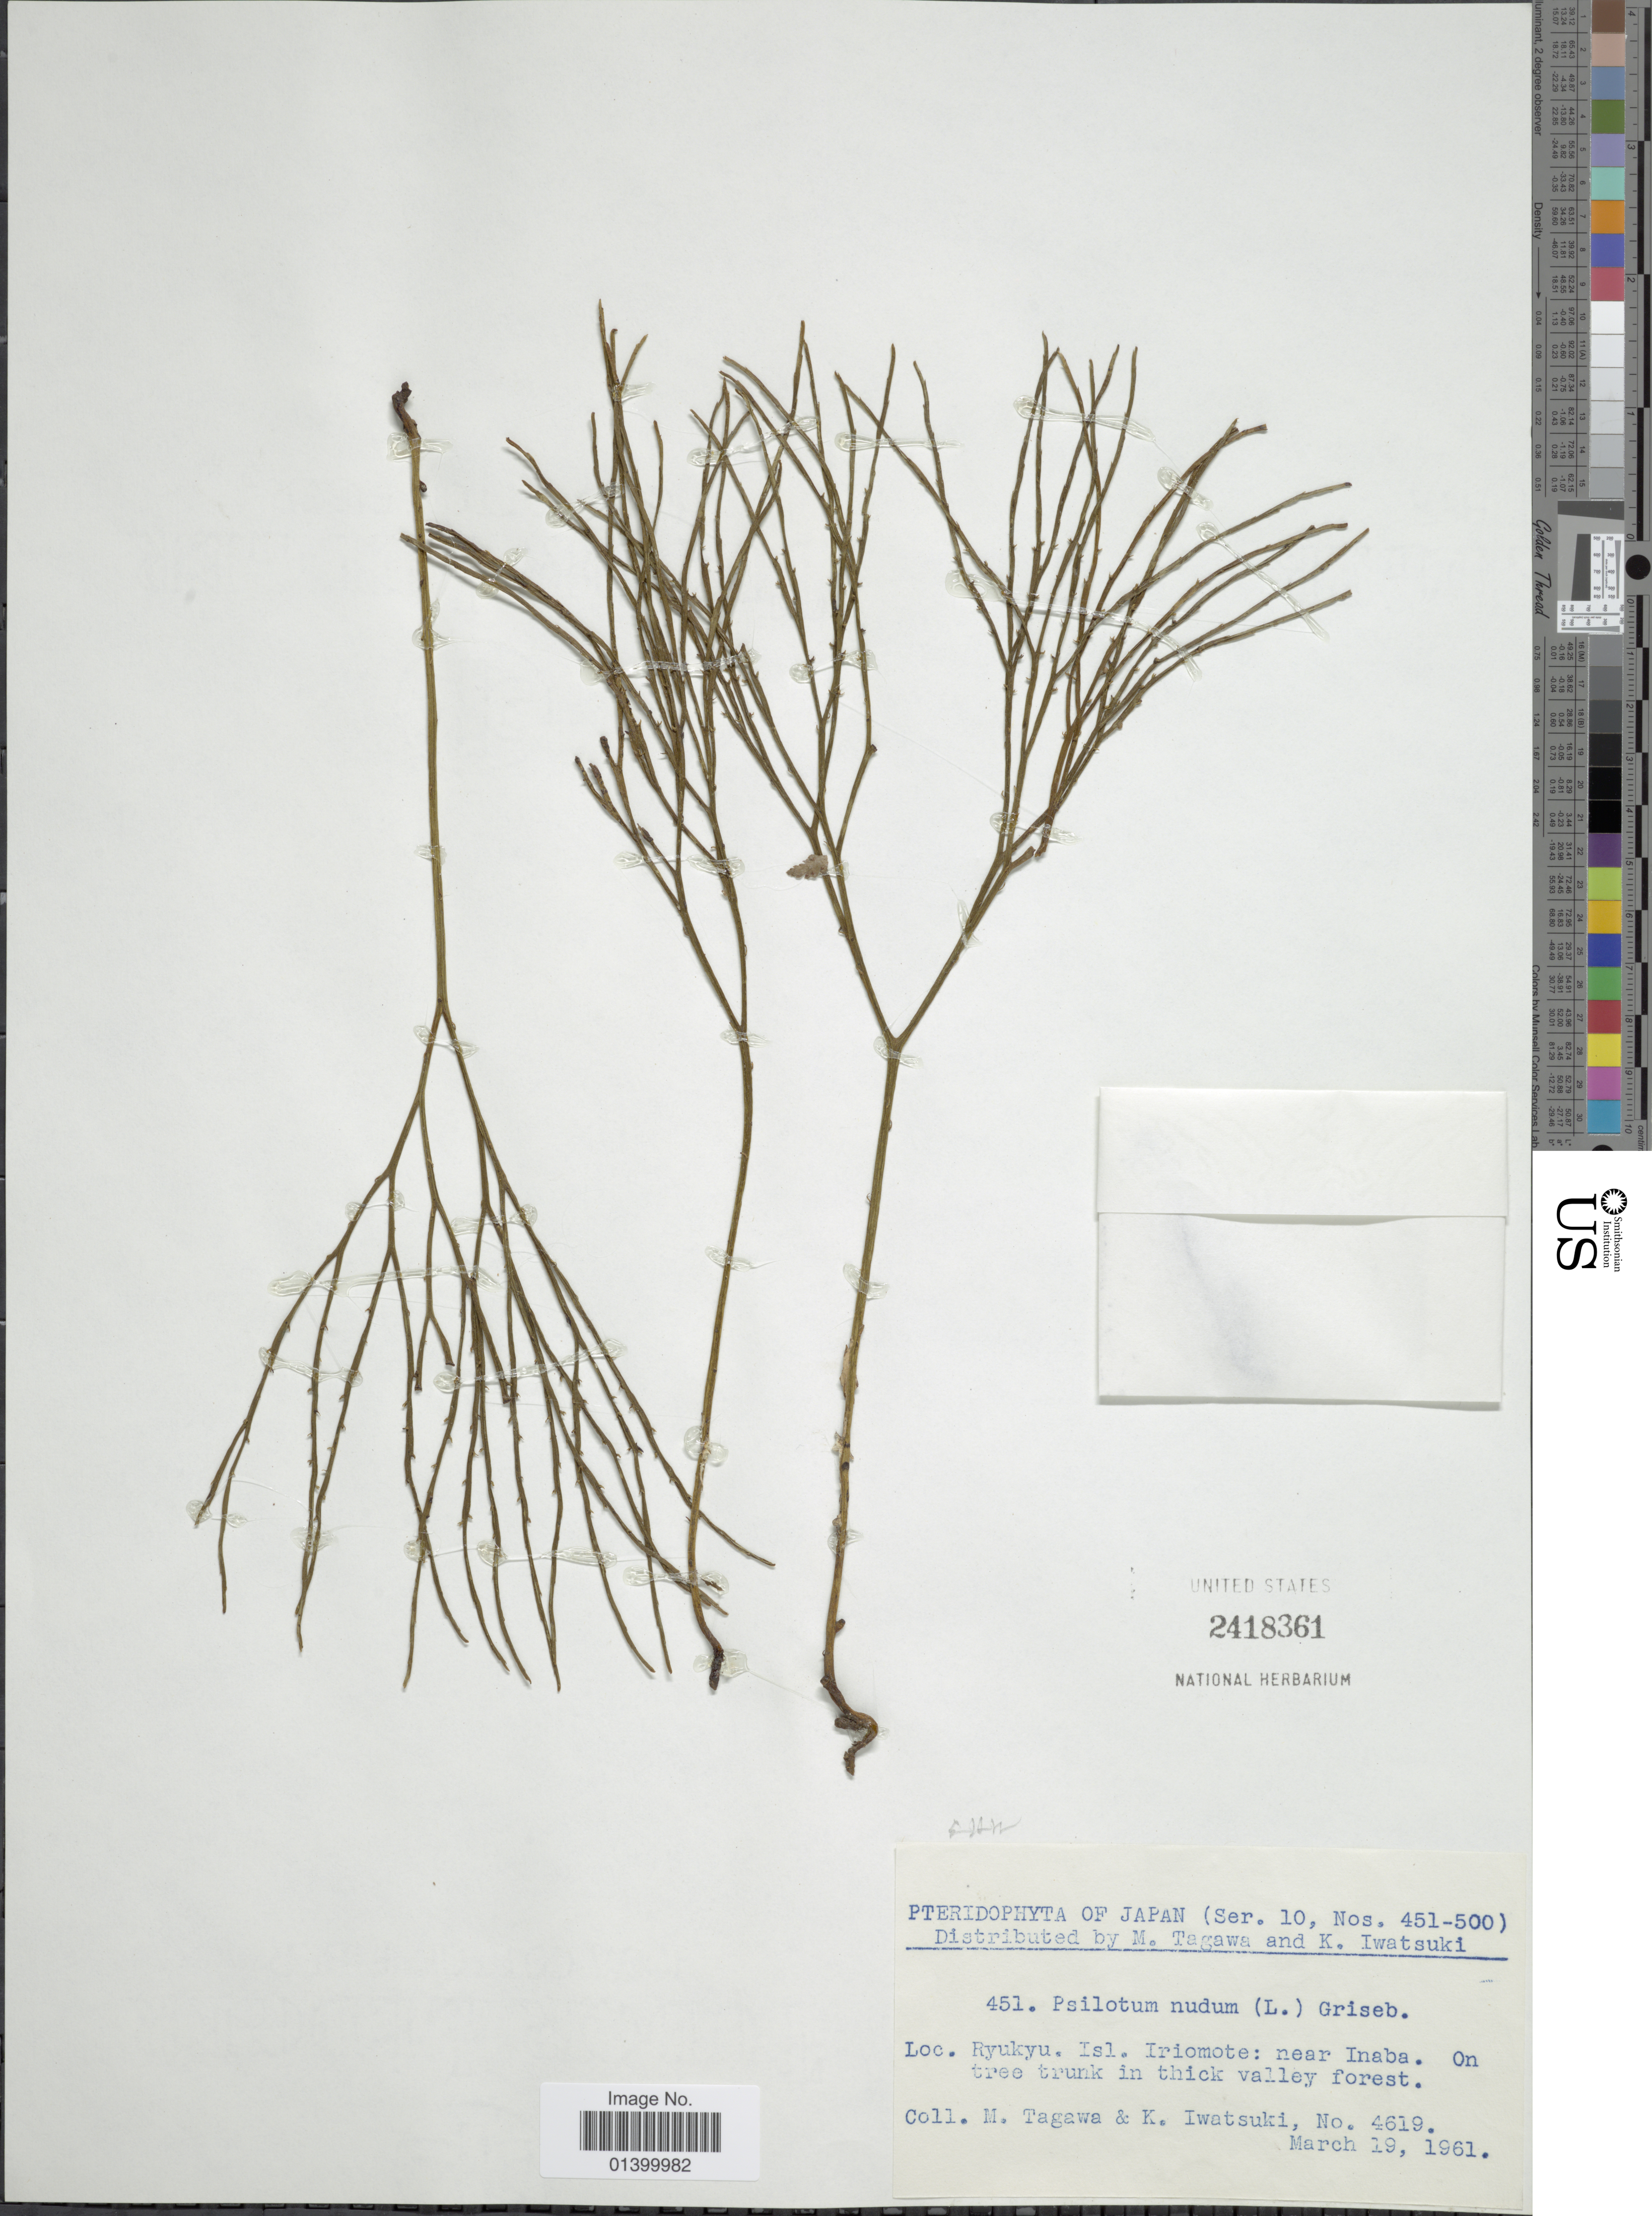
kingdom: Plantae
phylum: Tracheophyta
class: Polypodiopsida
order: Psilotales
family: Psilotaceae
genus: Psilotum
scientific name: Psilotum nudum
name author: (L.) P. Beauv.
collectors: M. Tagawa & K. Iwatsuki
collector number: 4619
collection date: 1961-03-19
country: Japan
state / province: Okinawa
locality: Ryukyu. Isl. Iriomote: near Inaba.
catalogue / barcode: US 2418361